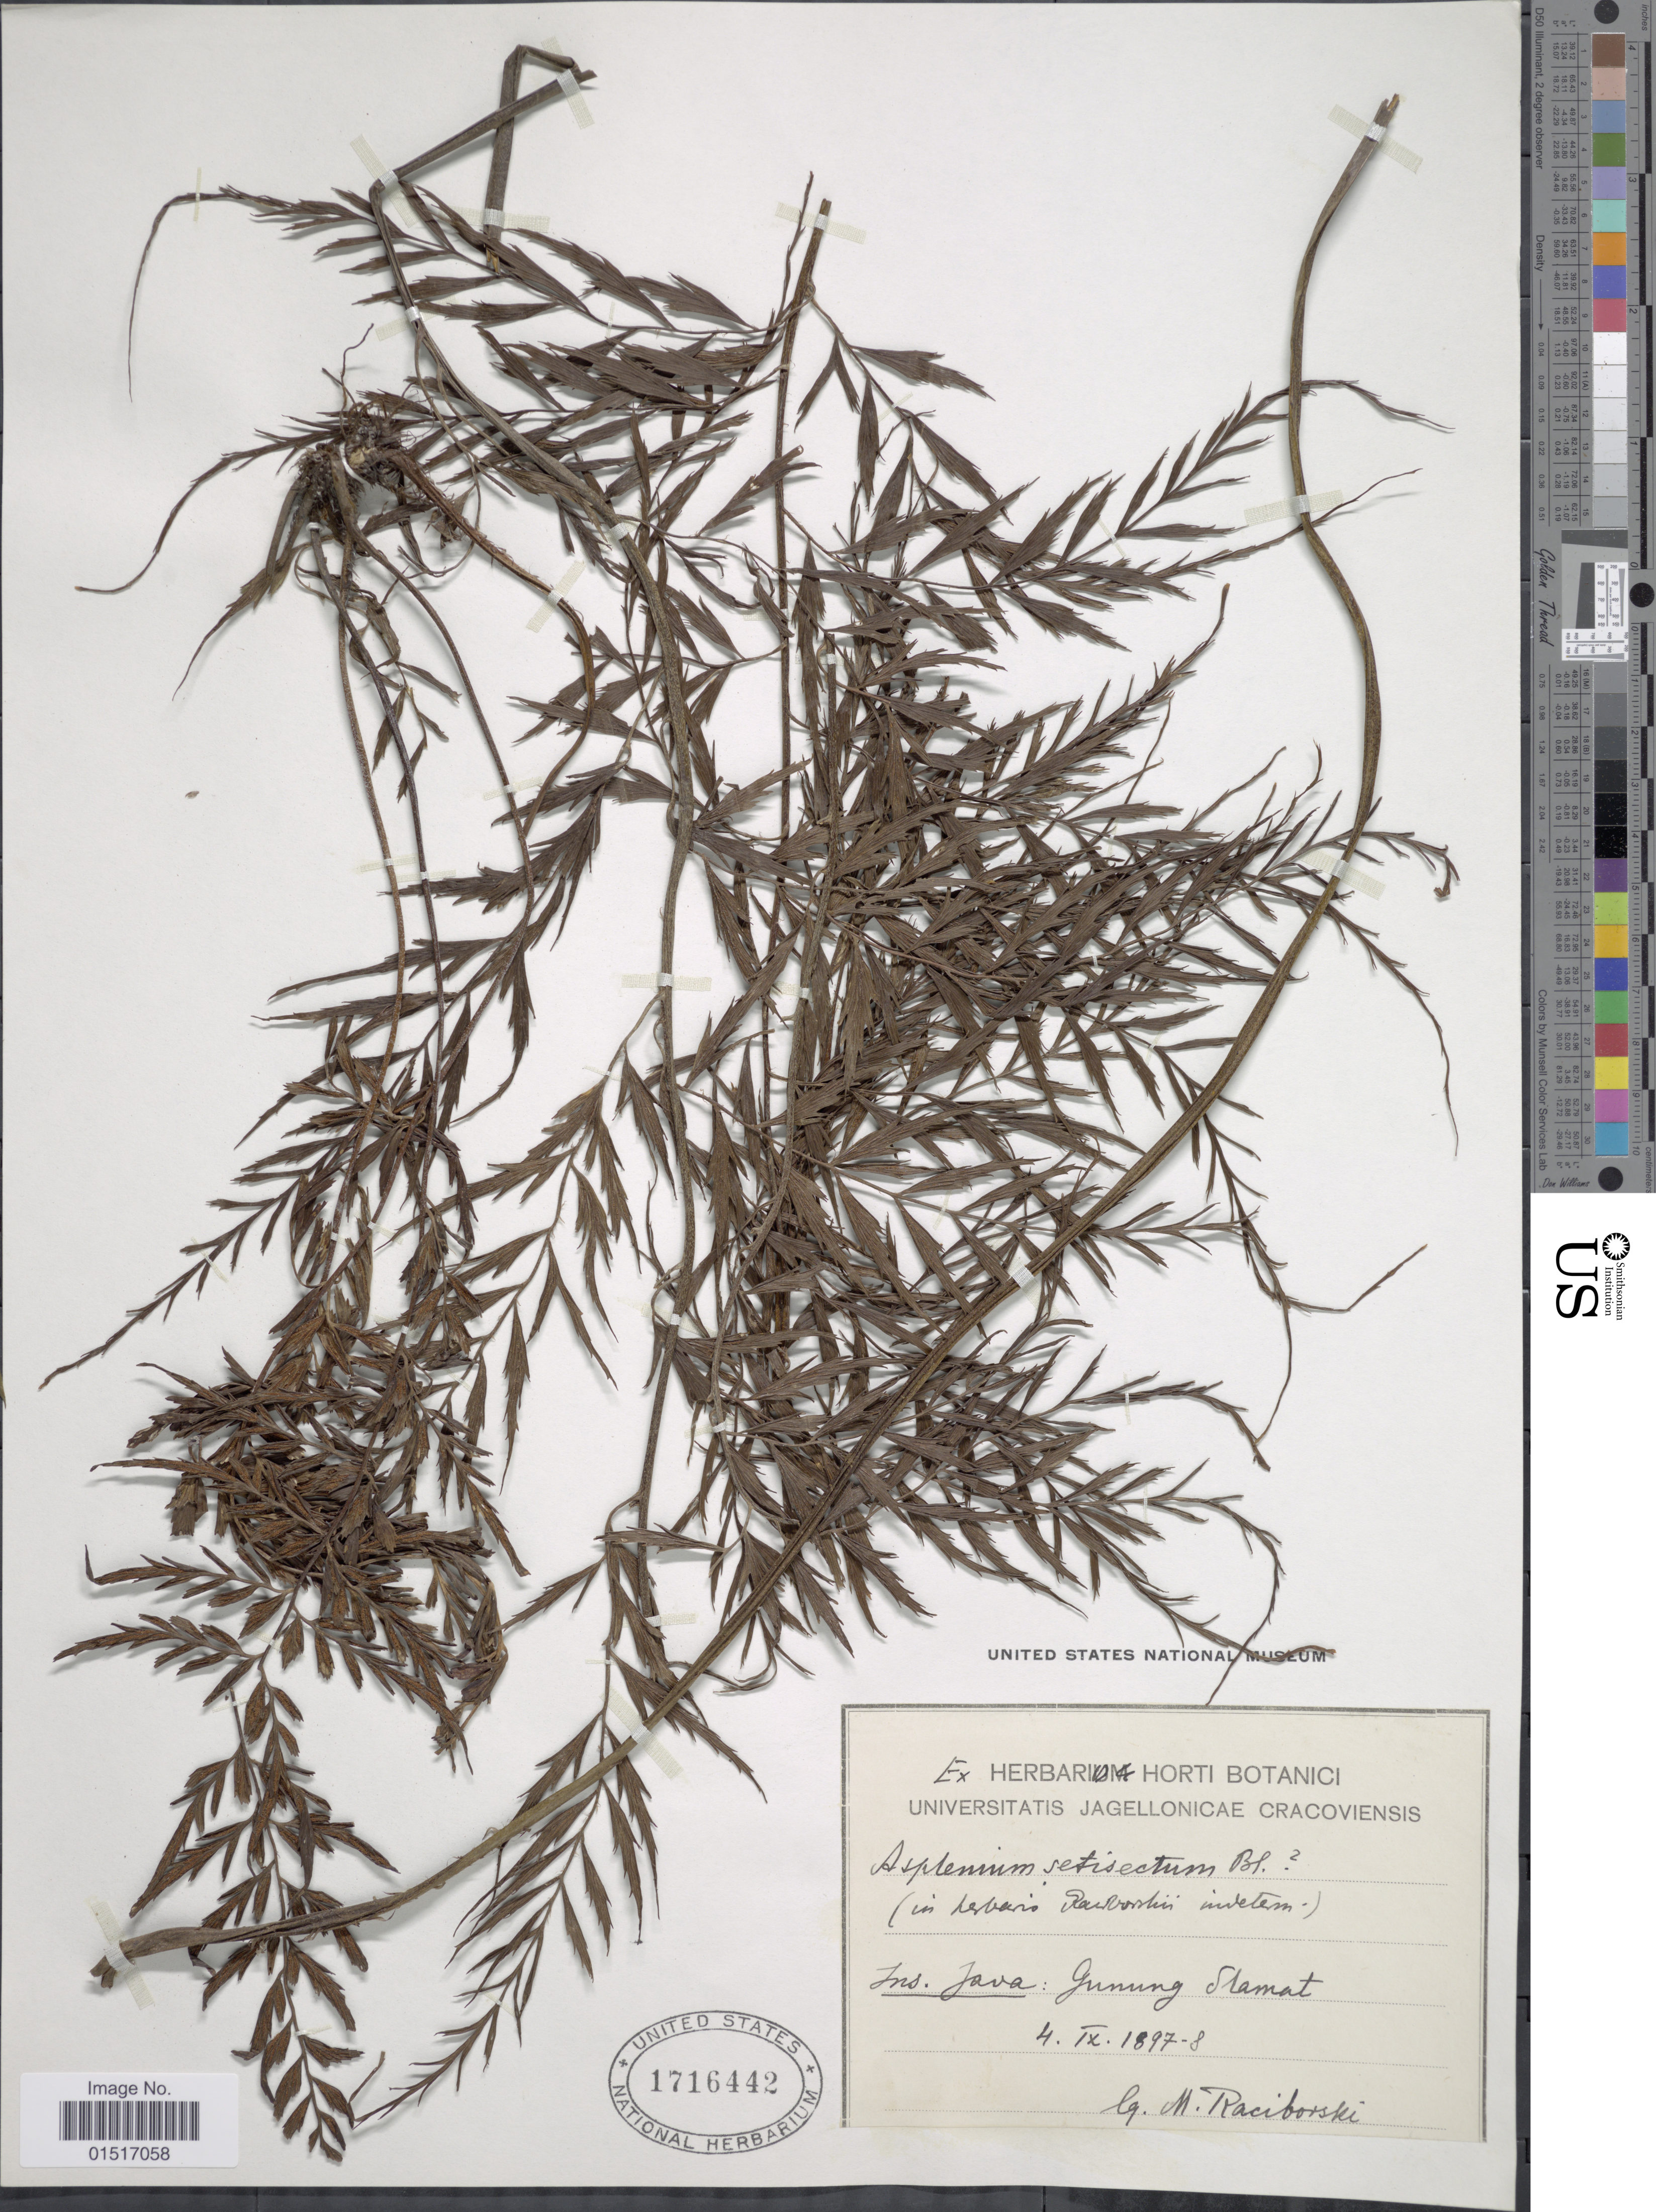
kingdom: Plantae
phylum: Tracheophyta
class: Polypodiopsida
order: Polypodiales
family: Aspleniaceae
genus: Asplenium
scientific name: Asplenium setisectum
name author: Blume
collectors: M. Raciborski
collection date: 1897-09-04/1898-09-04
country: Indonesia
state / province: Java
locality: Ins. Java: Gunung Selamat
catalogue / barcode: US 1716442